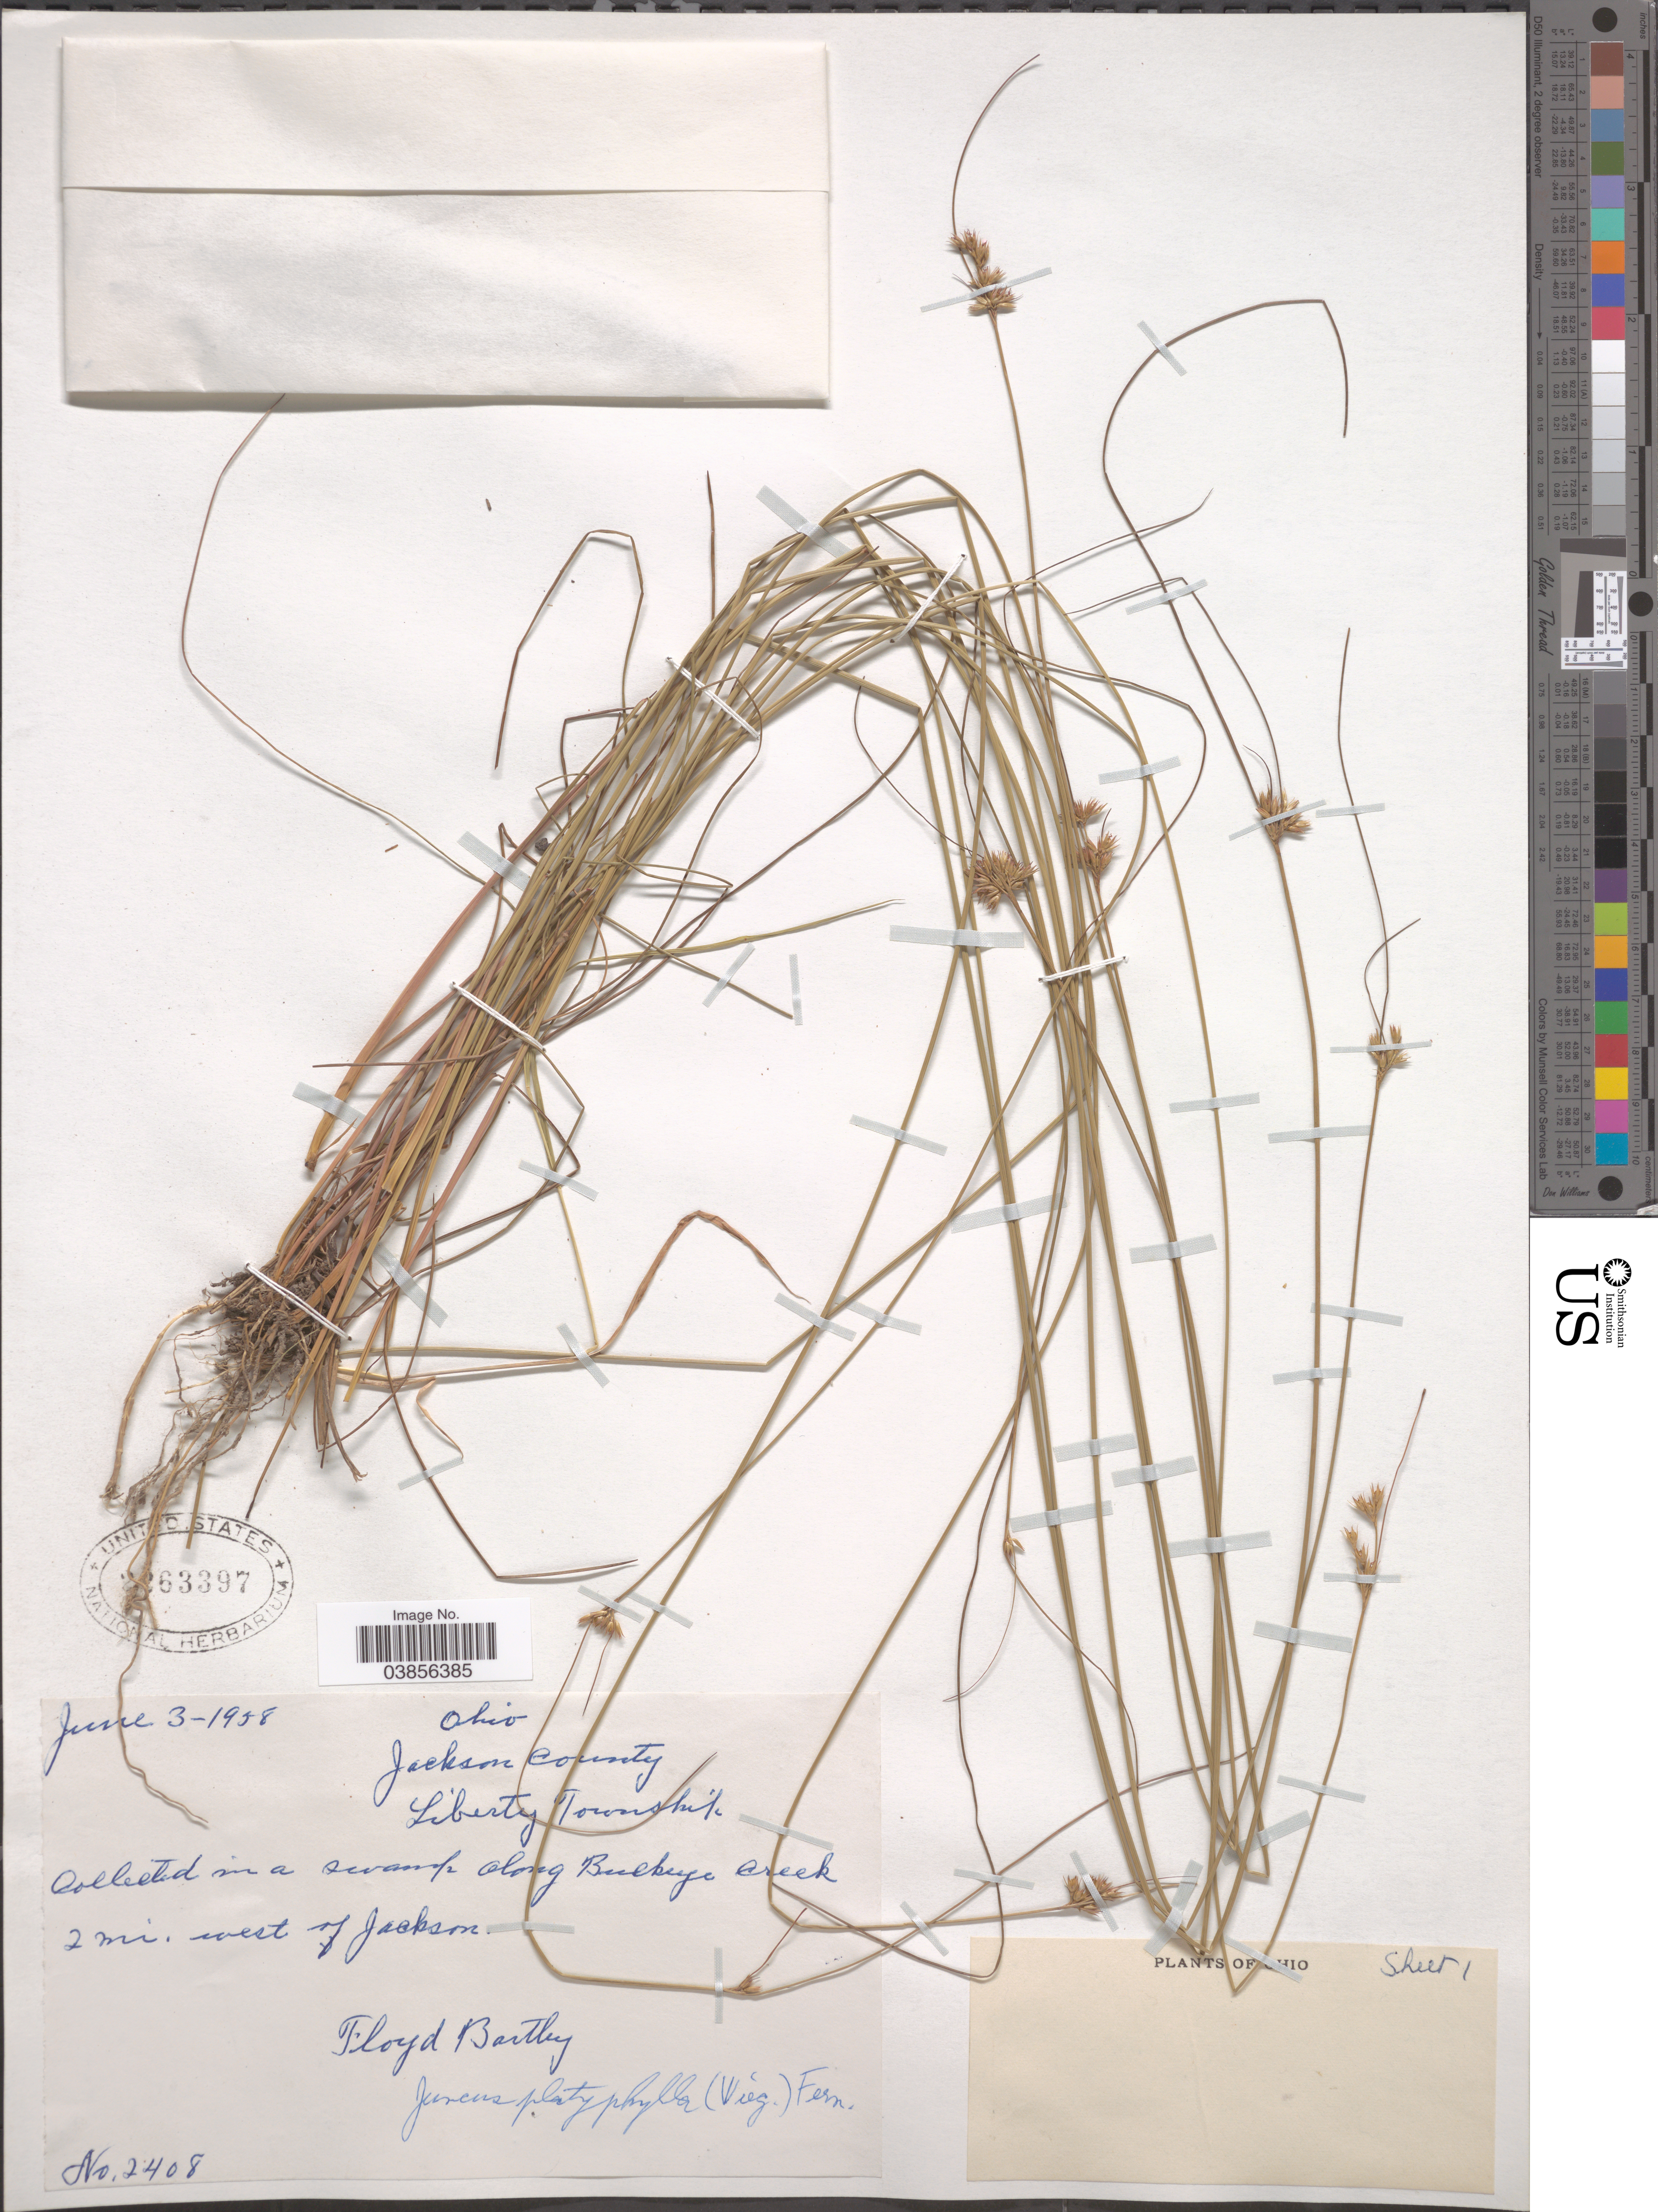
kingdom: Plantae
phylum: Tracheophyta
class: Liliopsida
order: Poales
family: Juncaceae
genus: Juncus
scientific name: Juncus platyphyllus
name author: (Wiegand) Fernald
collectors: F. Bartley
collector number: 2408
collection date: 1958-06-03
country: United States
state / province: Ohio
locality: Jackson County. Liberty Township. Along Buckeye Creek. 2 mi. west of Jackson.